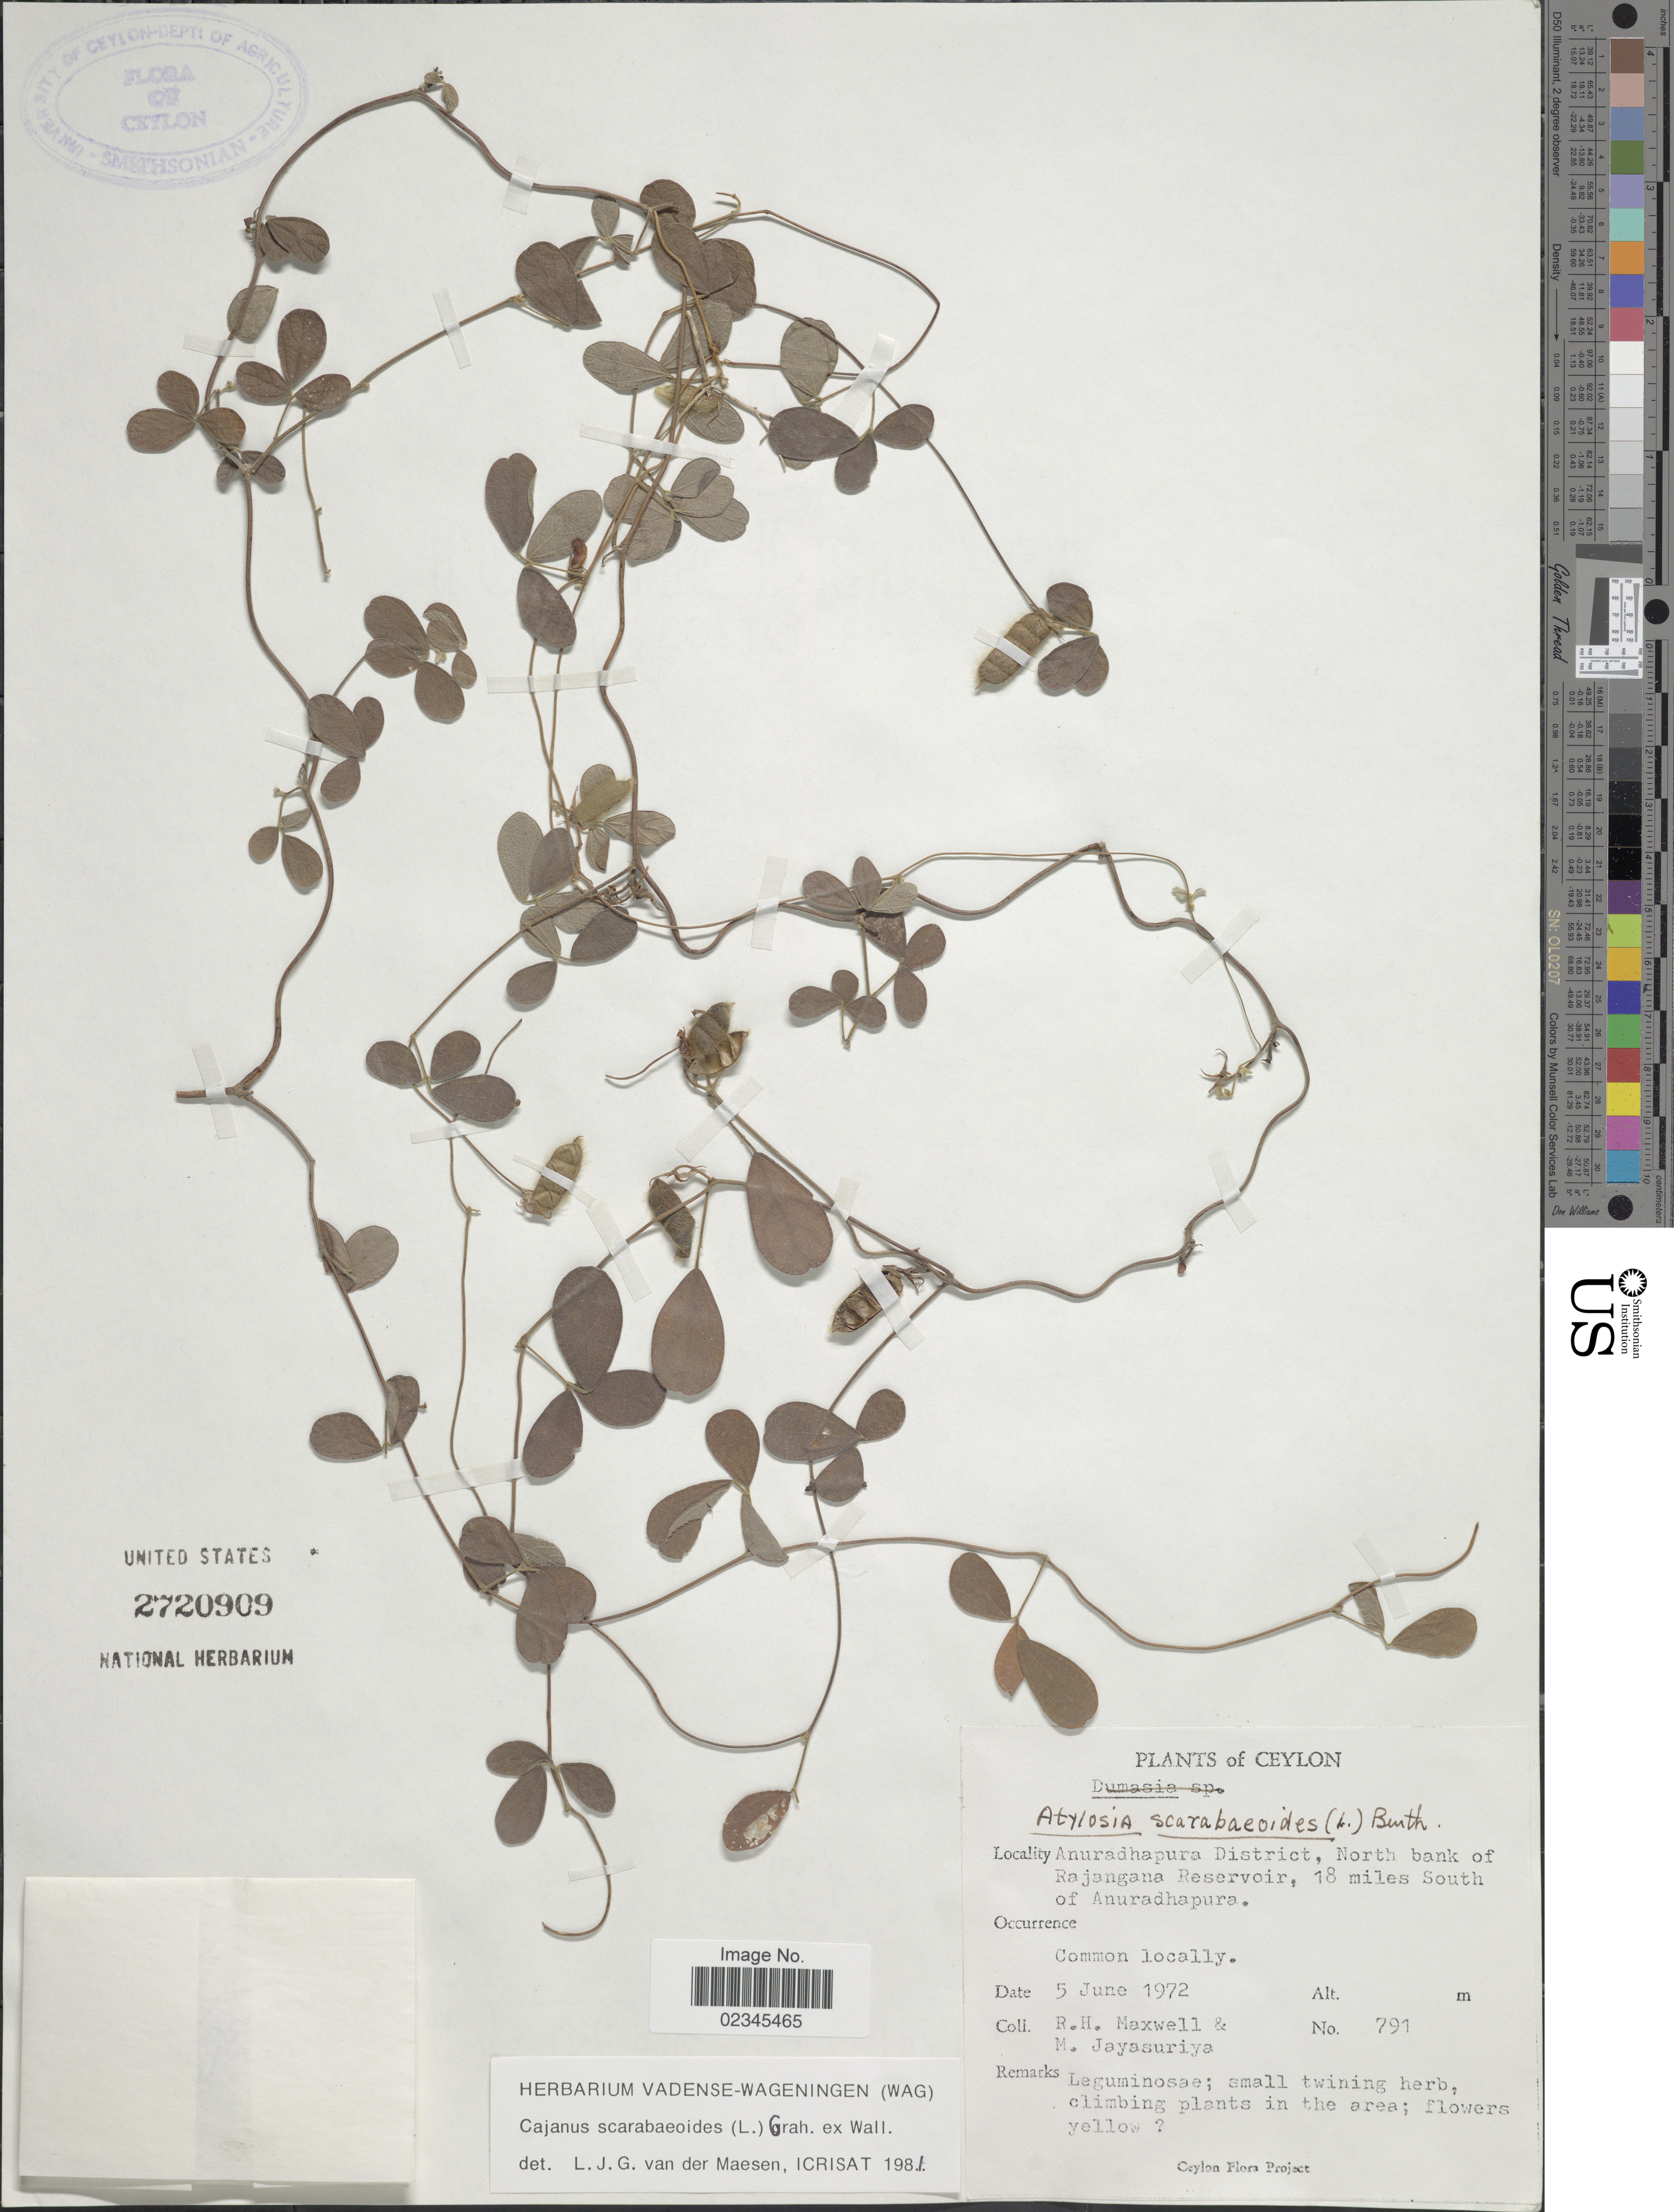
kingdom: Plantae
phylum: Tracheophyta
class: Magnoliopsida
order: Fabales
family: Fabaceae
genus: Cajanus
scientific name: Cajanus scarabaeoides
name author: (L.) Thou. ex Graham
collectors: R. Maxwell & M. Jayasuriya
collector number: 791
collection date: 1972-06-05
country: Sri Lanka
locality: Ceylon. Anuradhapura District, North bank of Rajangana Reservoir, 18 miles South of Anuradhapura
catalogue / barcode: US 2720909